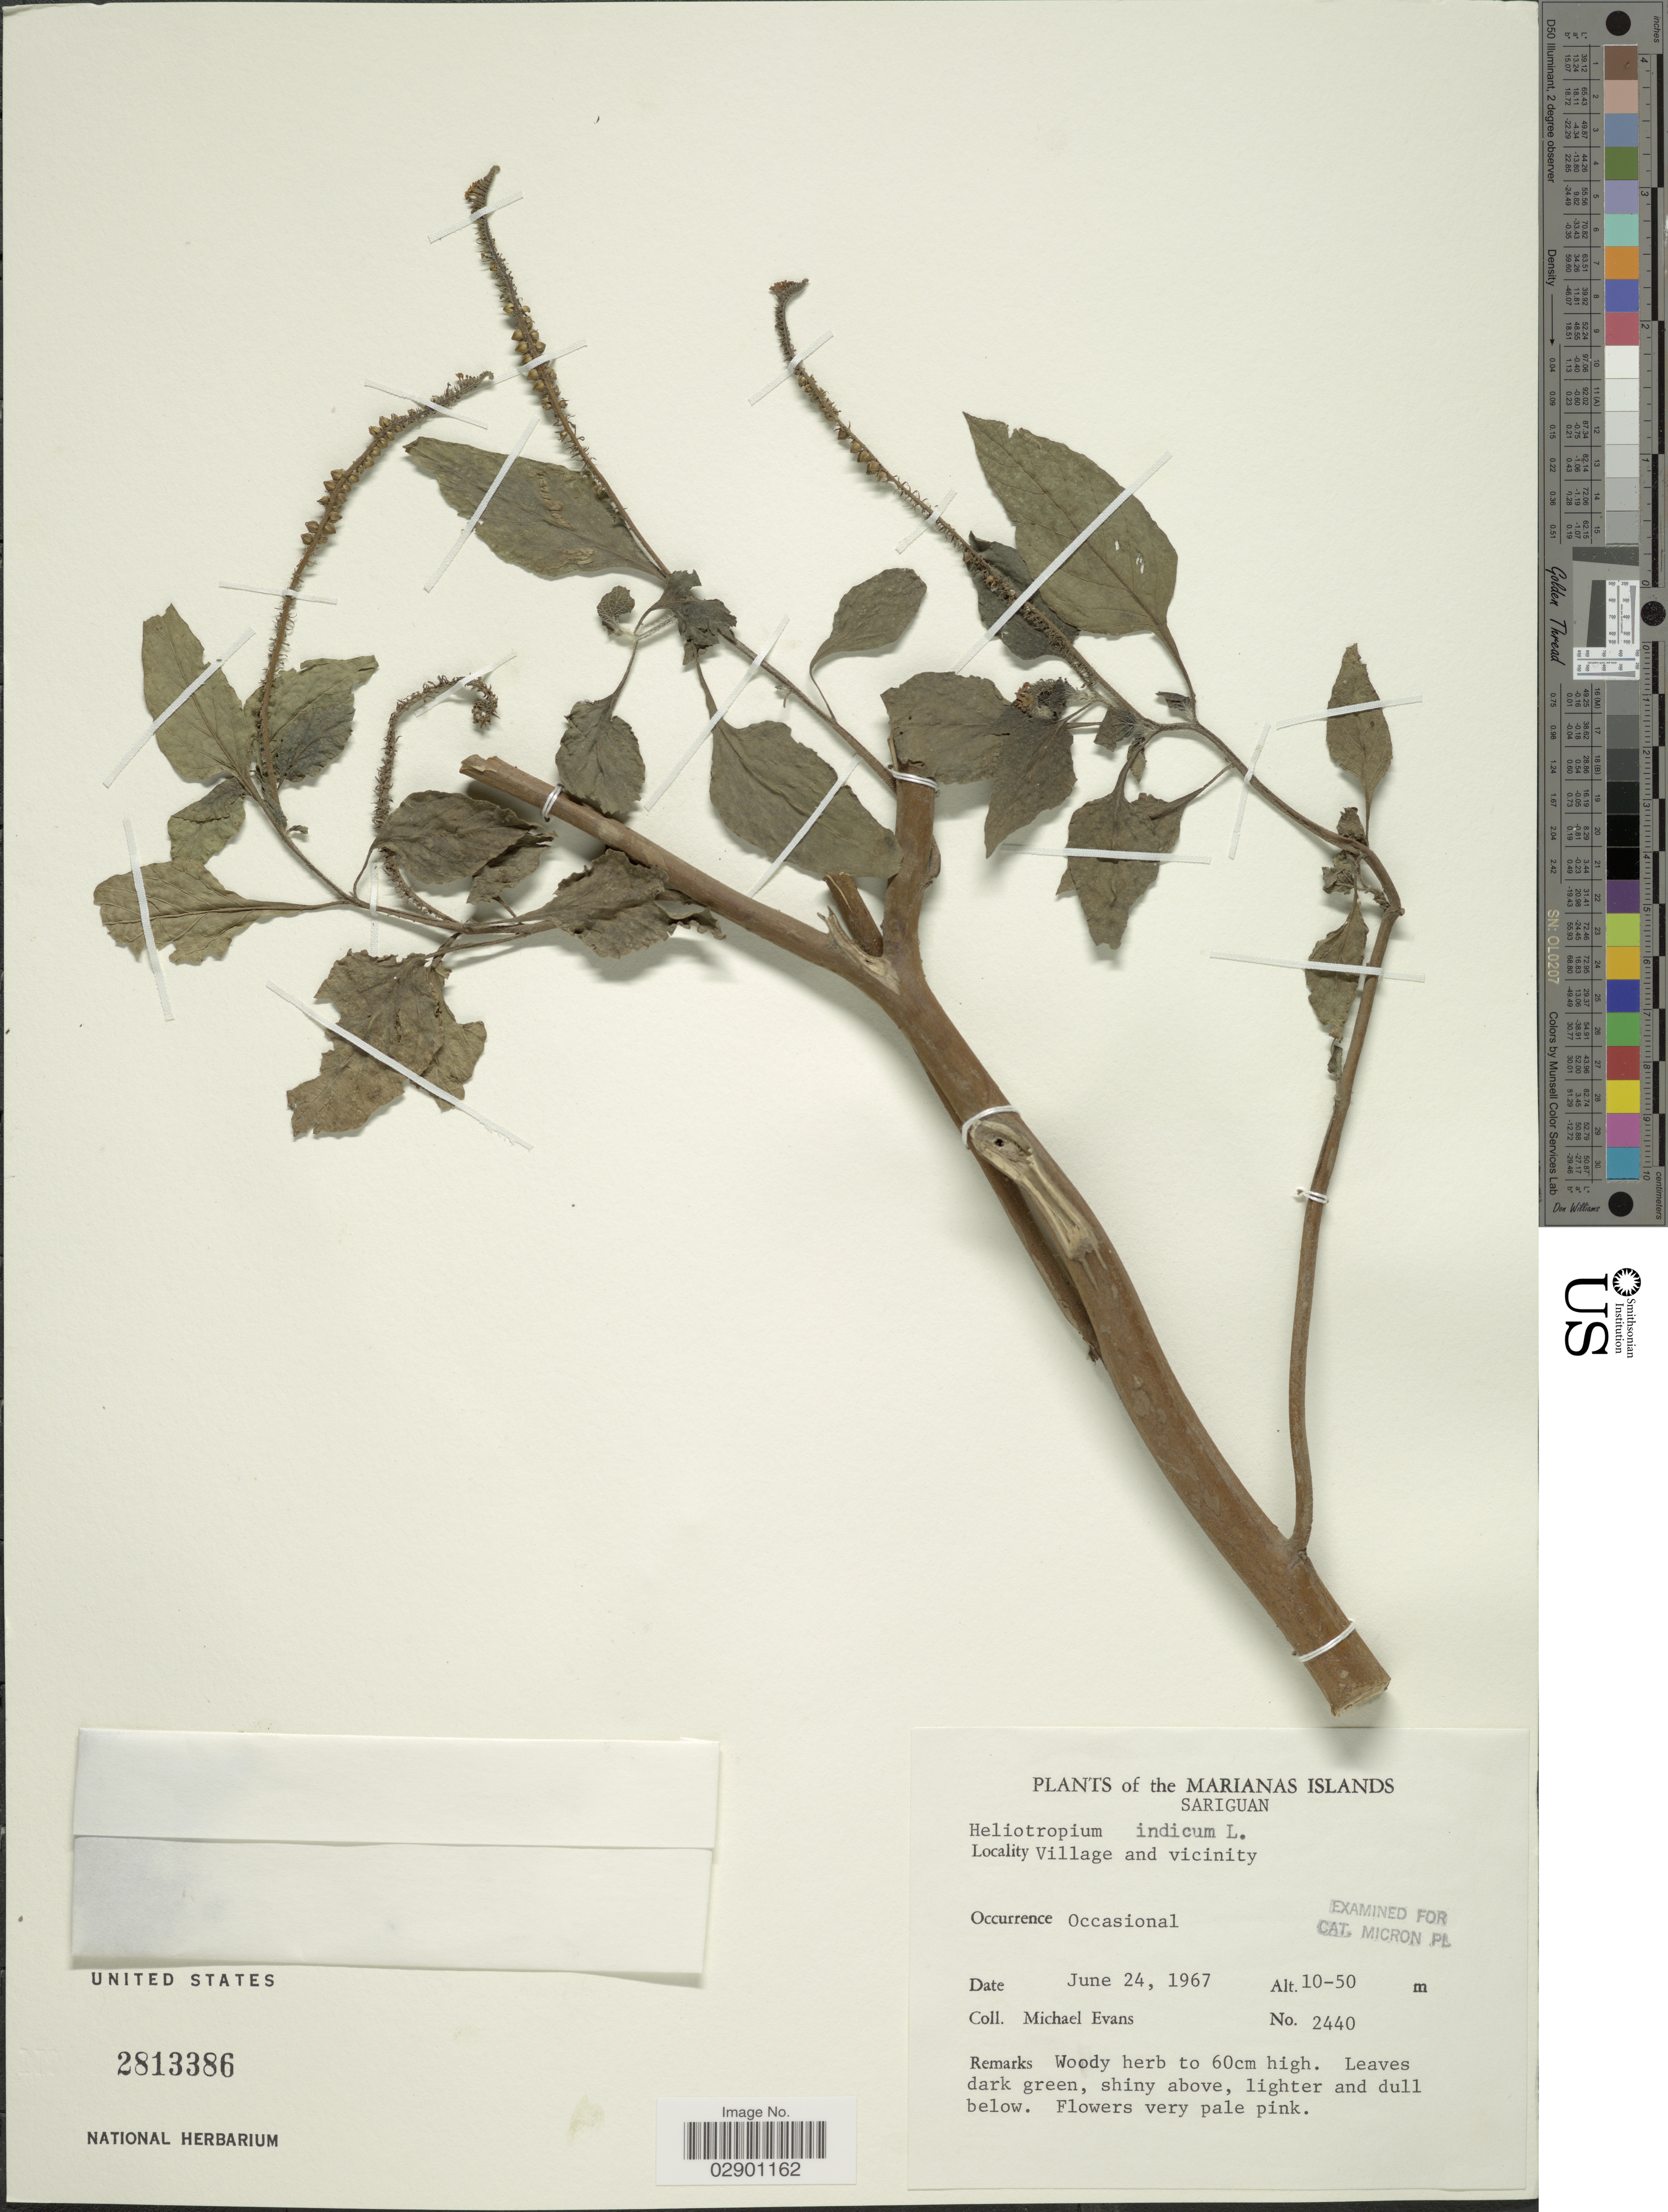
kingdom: Plantae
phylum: Tracheophyta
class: Magnoliopsida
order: Boraginales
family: Heliotropiaceae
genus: Heliotropium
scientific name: Heliotropium indicum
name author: L.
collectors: M. Evans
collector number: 2440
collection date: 1967-06-24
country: Northern Mariana Islands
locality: Marianas Islands. Village and vicinity. Sariguan.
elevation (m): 10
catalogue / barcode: US 2813386